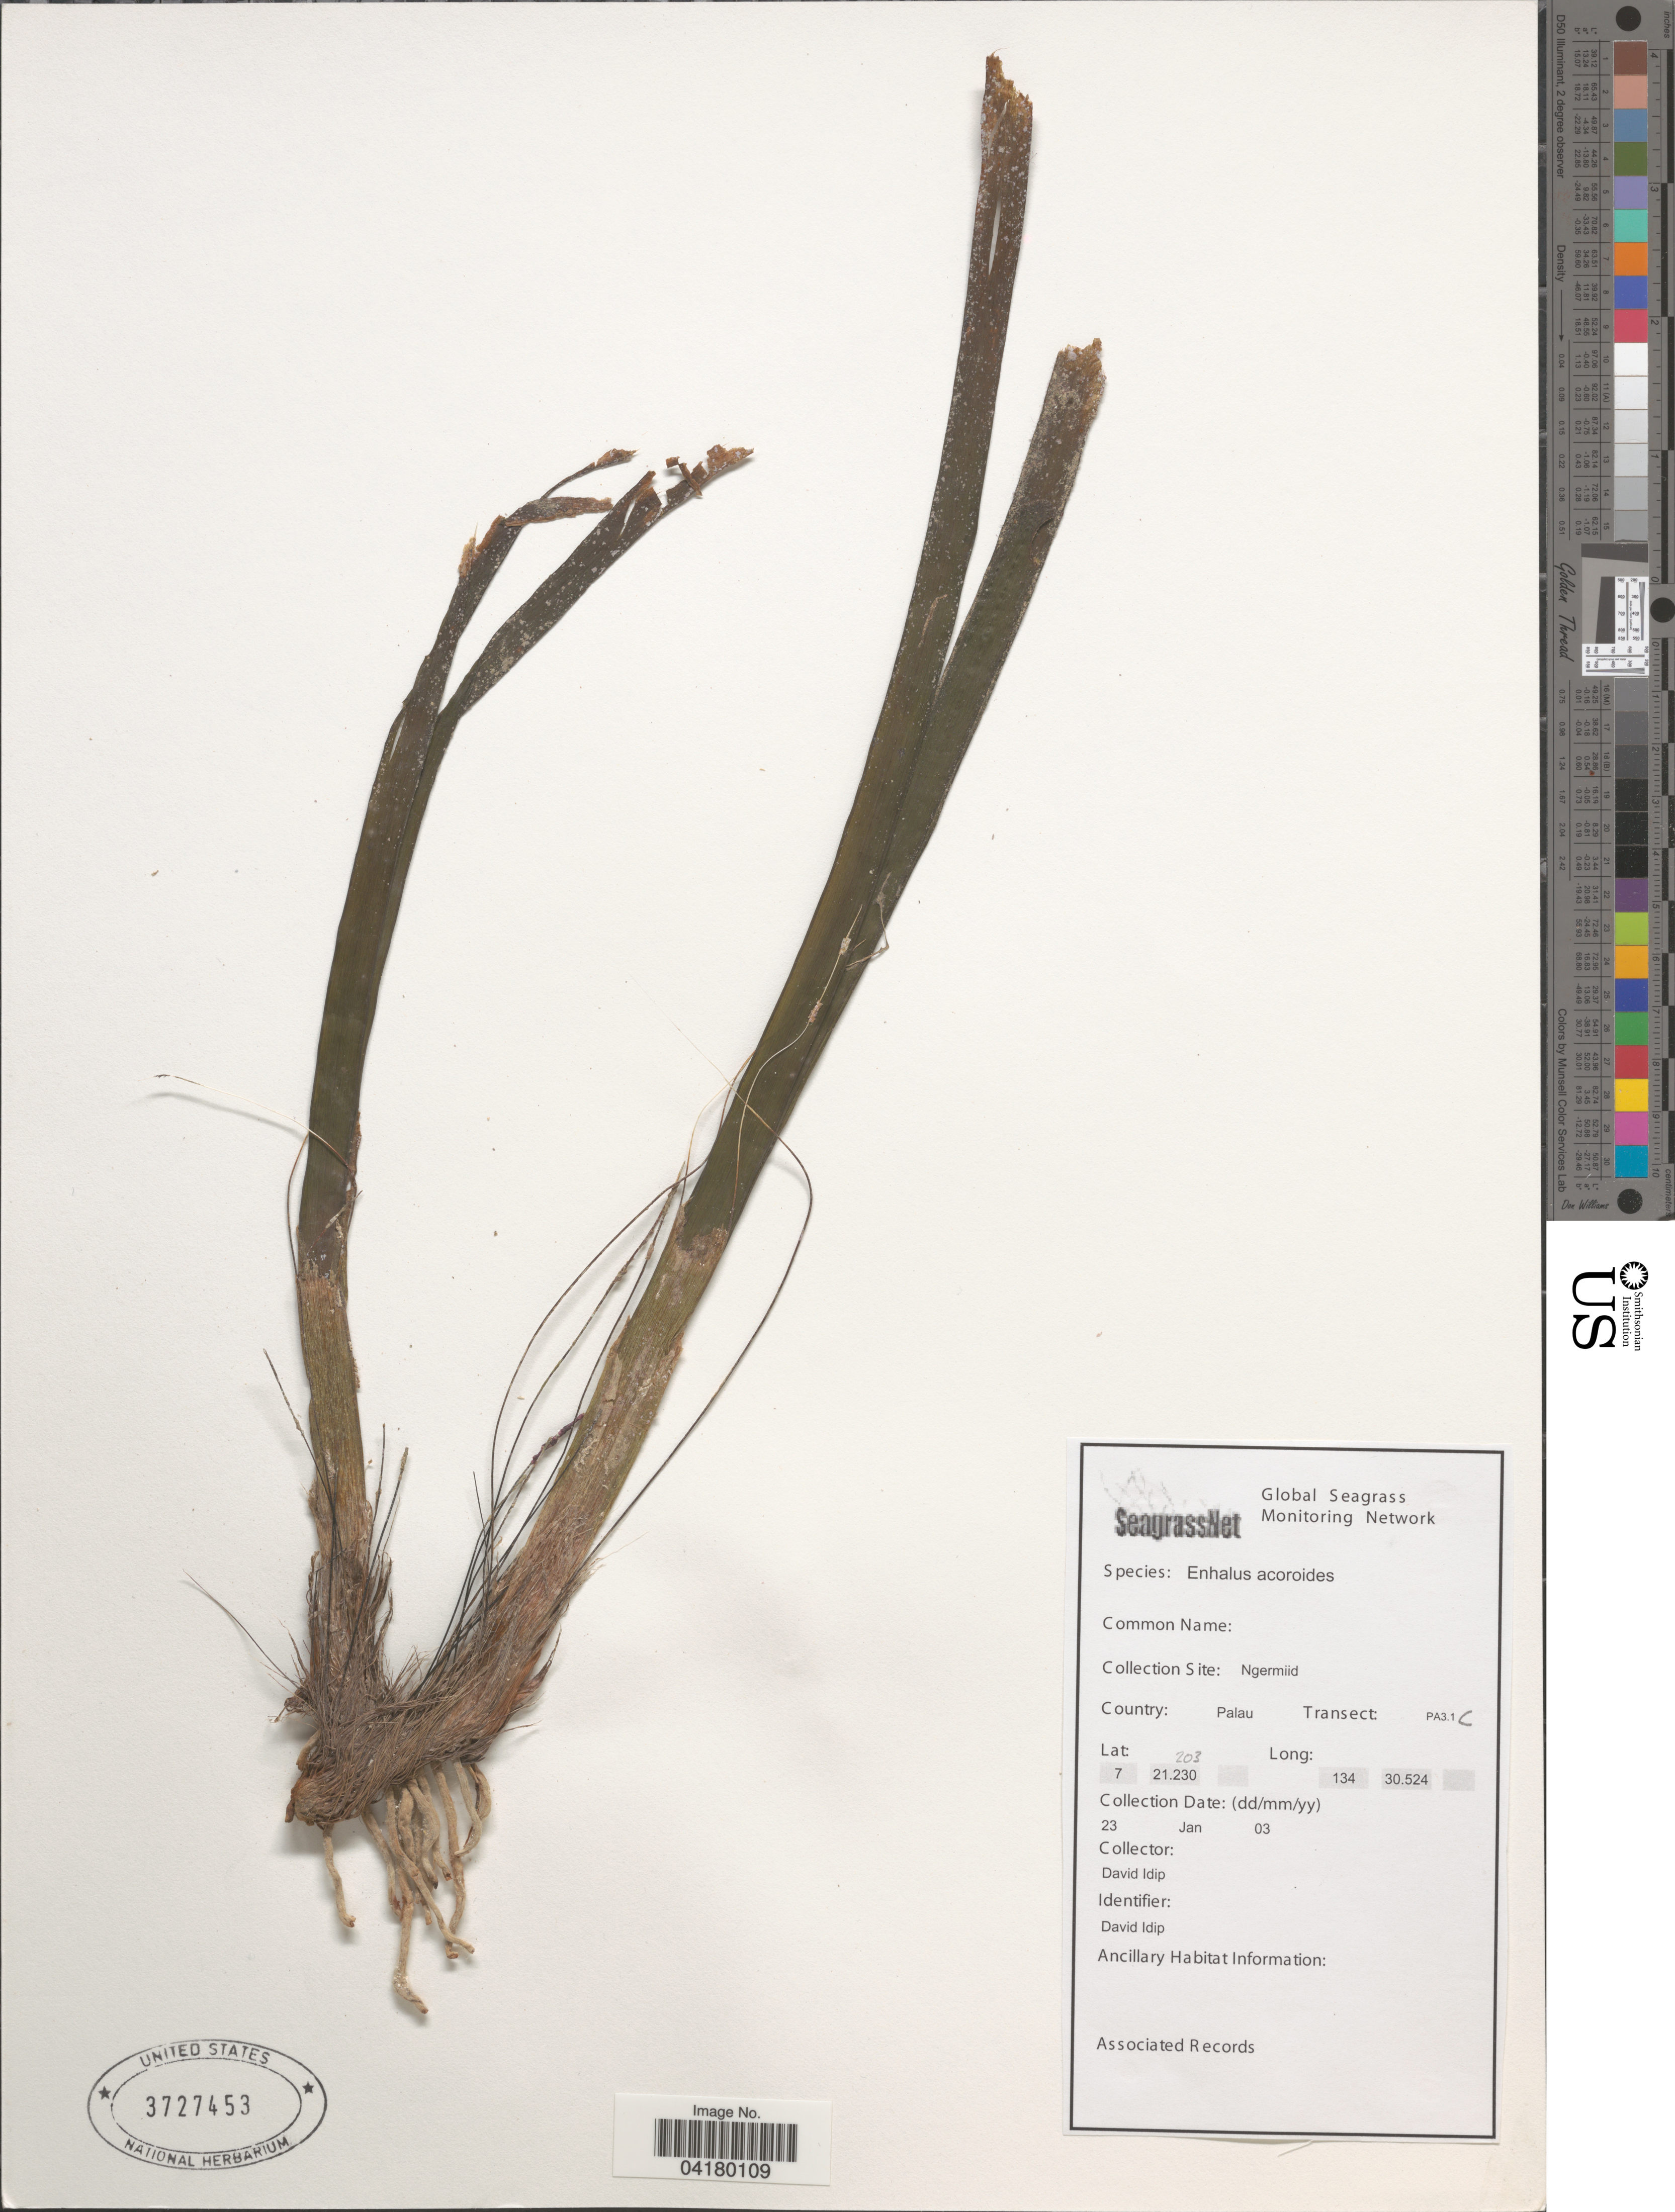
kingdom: Plantae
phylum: Tracheophyta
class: Liliopsida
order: Alismatales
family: Hydrocharitaceae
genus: Enhalus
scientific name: Enhalus acoroides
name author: (L. f.) Royle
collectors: D. Idip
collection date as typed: Transcribed d/m/y: 23/1/3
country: Palau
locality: Collection Site: Ngermiid. Country: Palau. Transect: PA3.1C.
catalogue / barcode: US 3727453